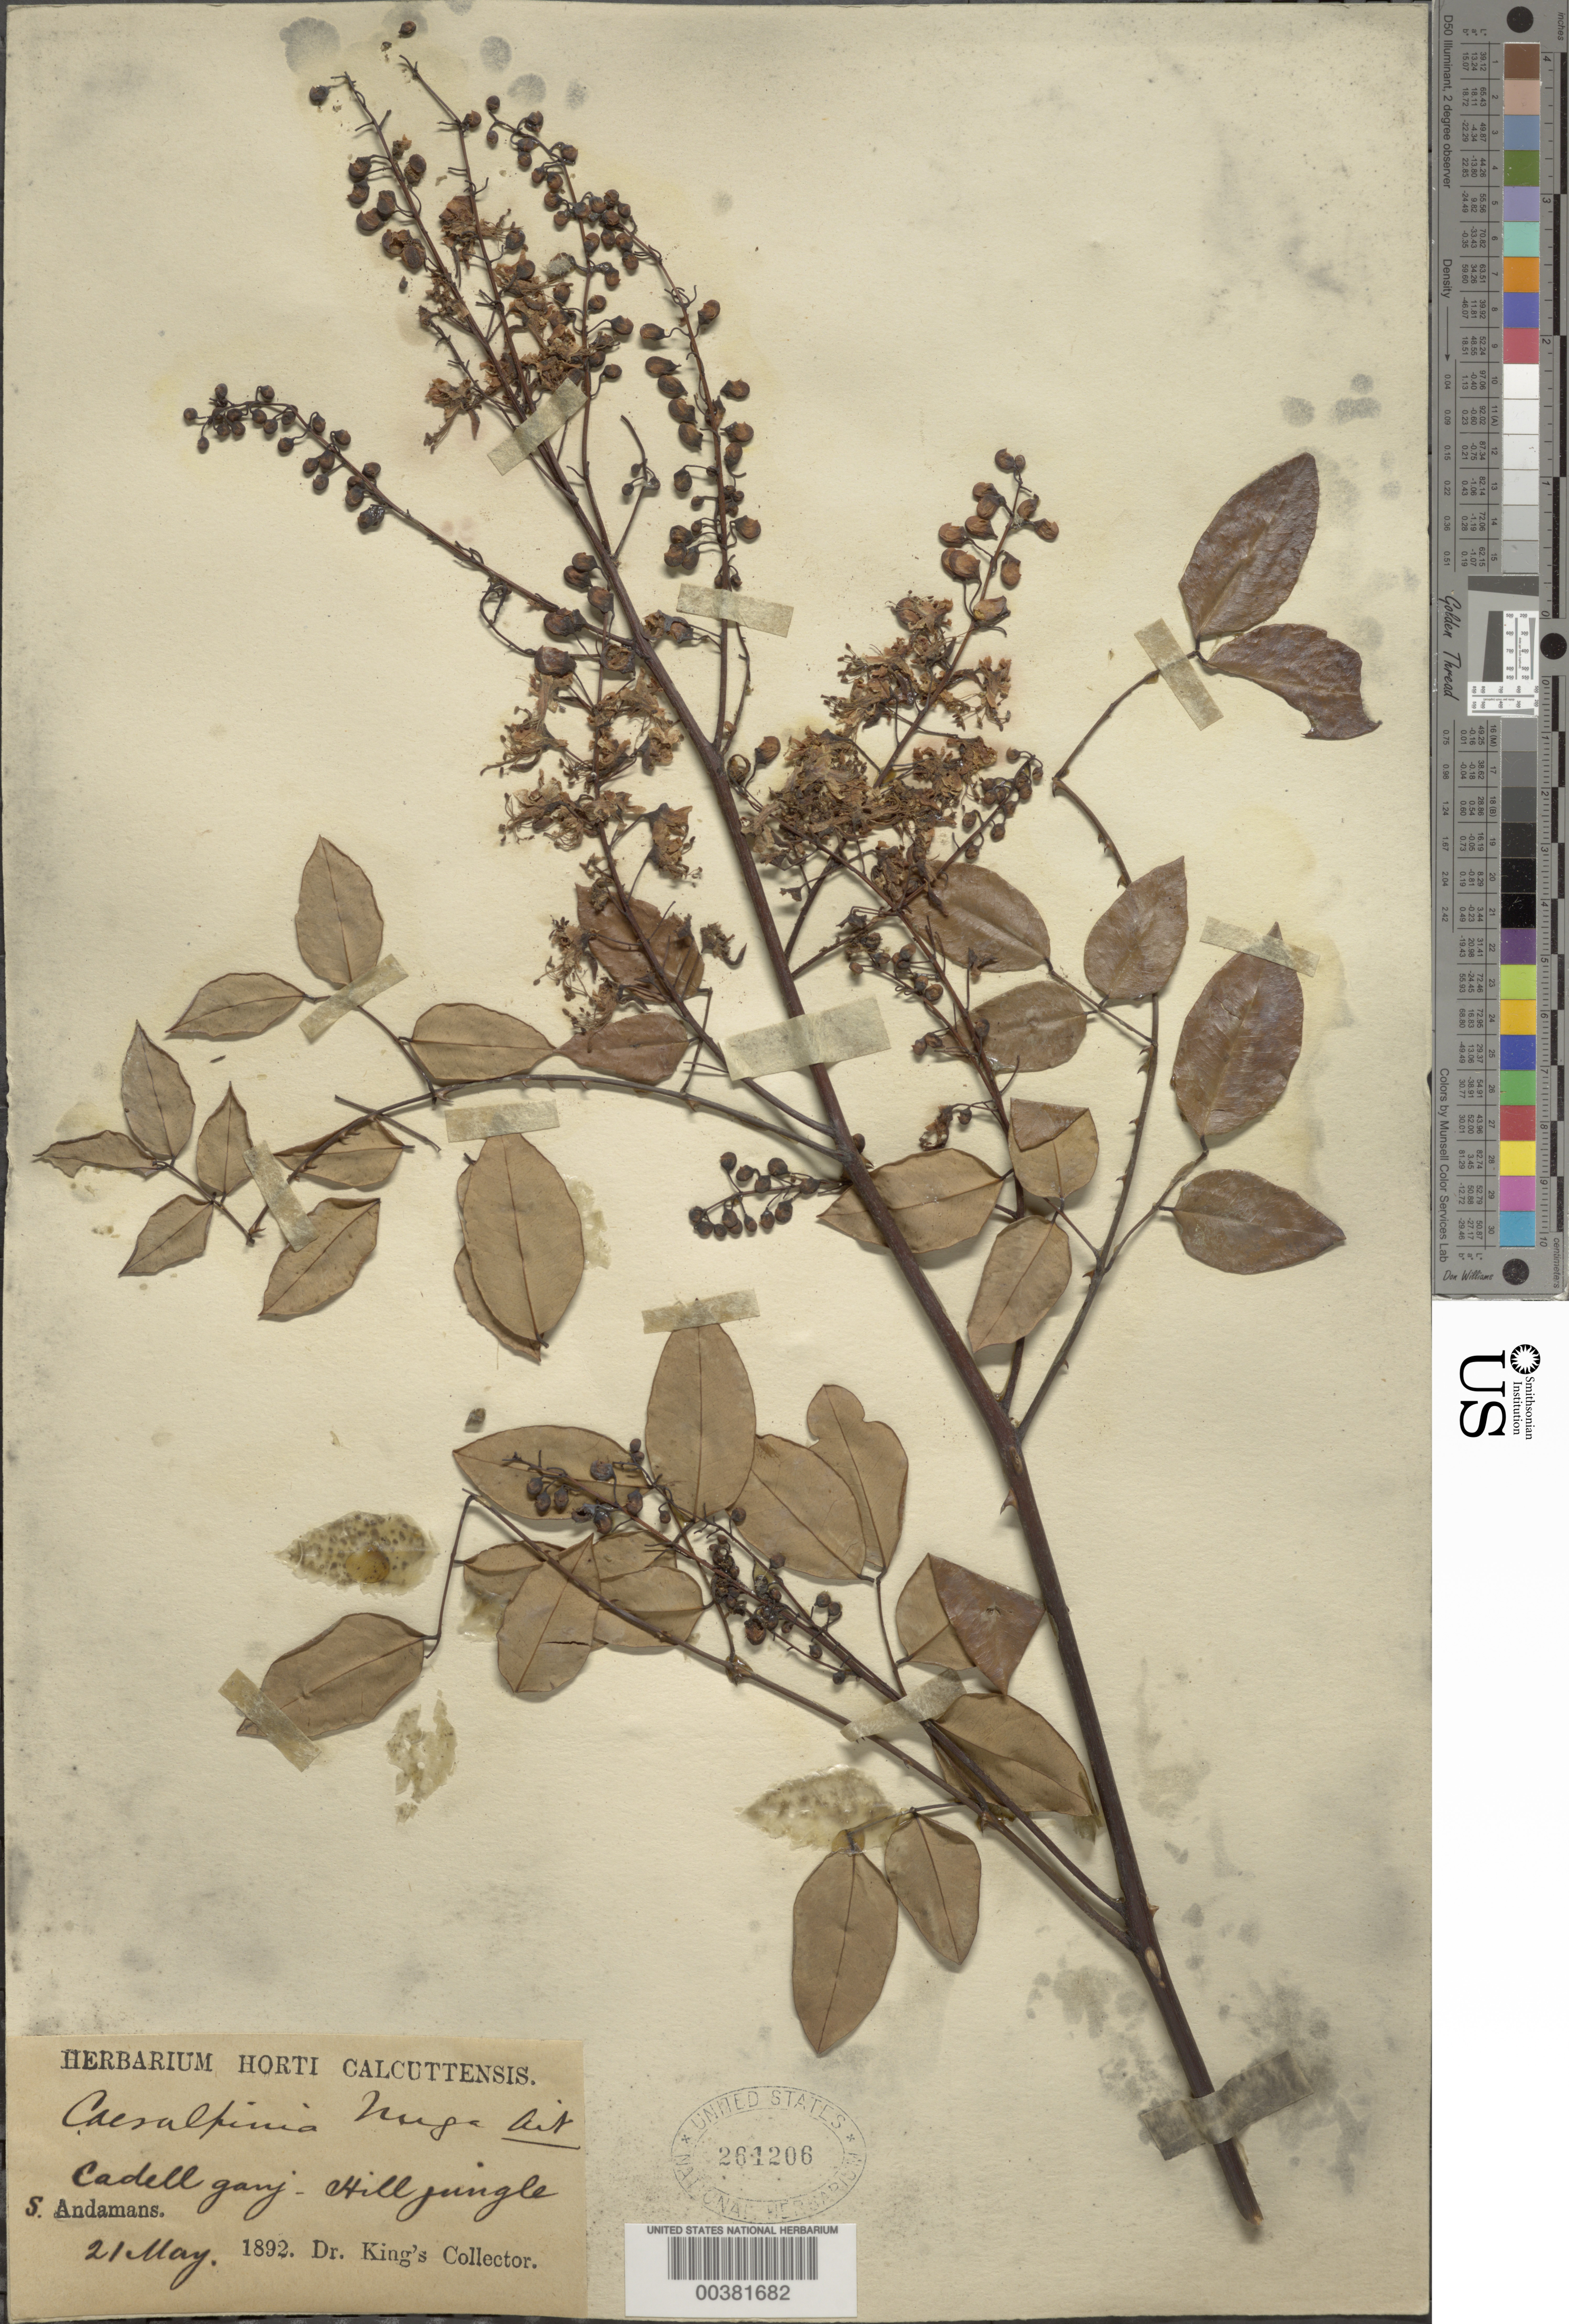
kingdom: Plantae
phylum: Tracheophyta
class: Magnoliopsida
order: Fabales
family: Fabaceae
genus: Ticanto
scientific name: Ticanto crista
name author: (L.) R. Clark & Gagnon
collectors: Dr. King's collector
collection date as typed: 21 May 1892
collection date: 1892-05-21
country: India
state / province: Andaman and Nicobar Islands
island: South Andaman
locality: Cadellganj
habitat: Hill jungle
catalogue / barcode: US 261206